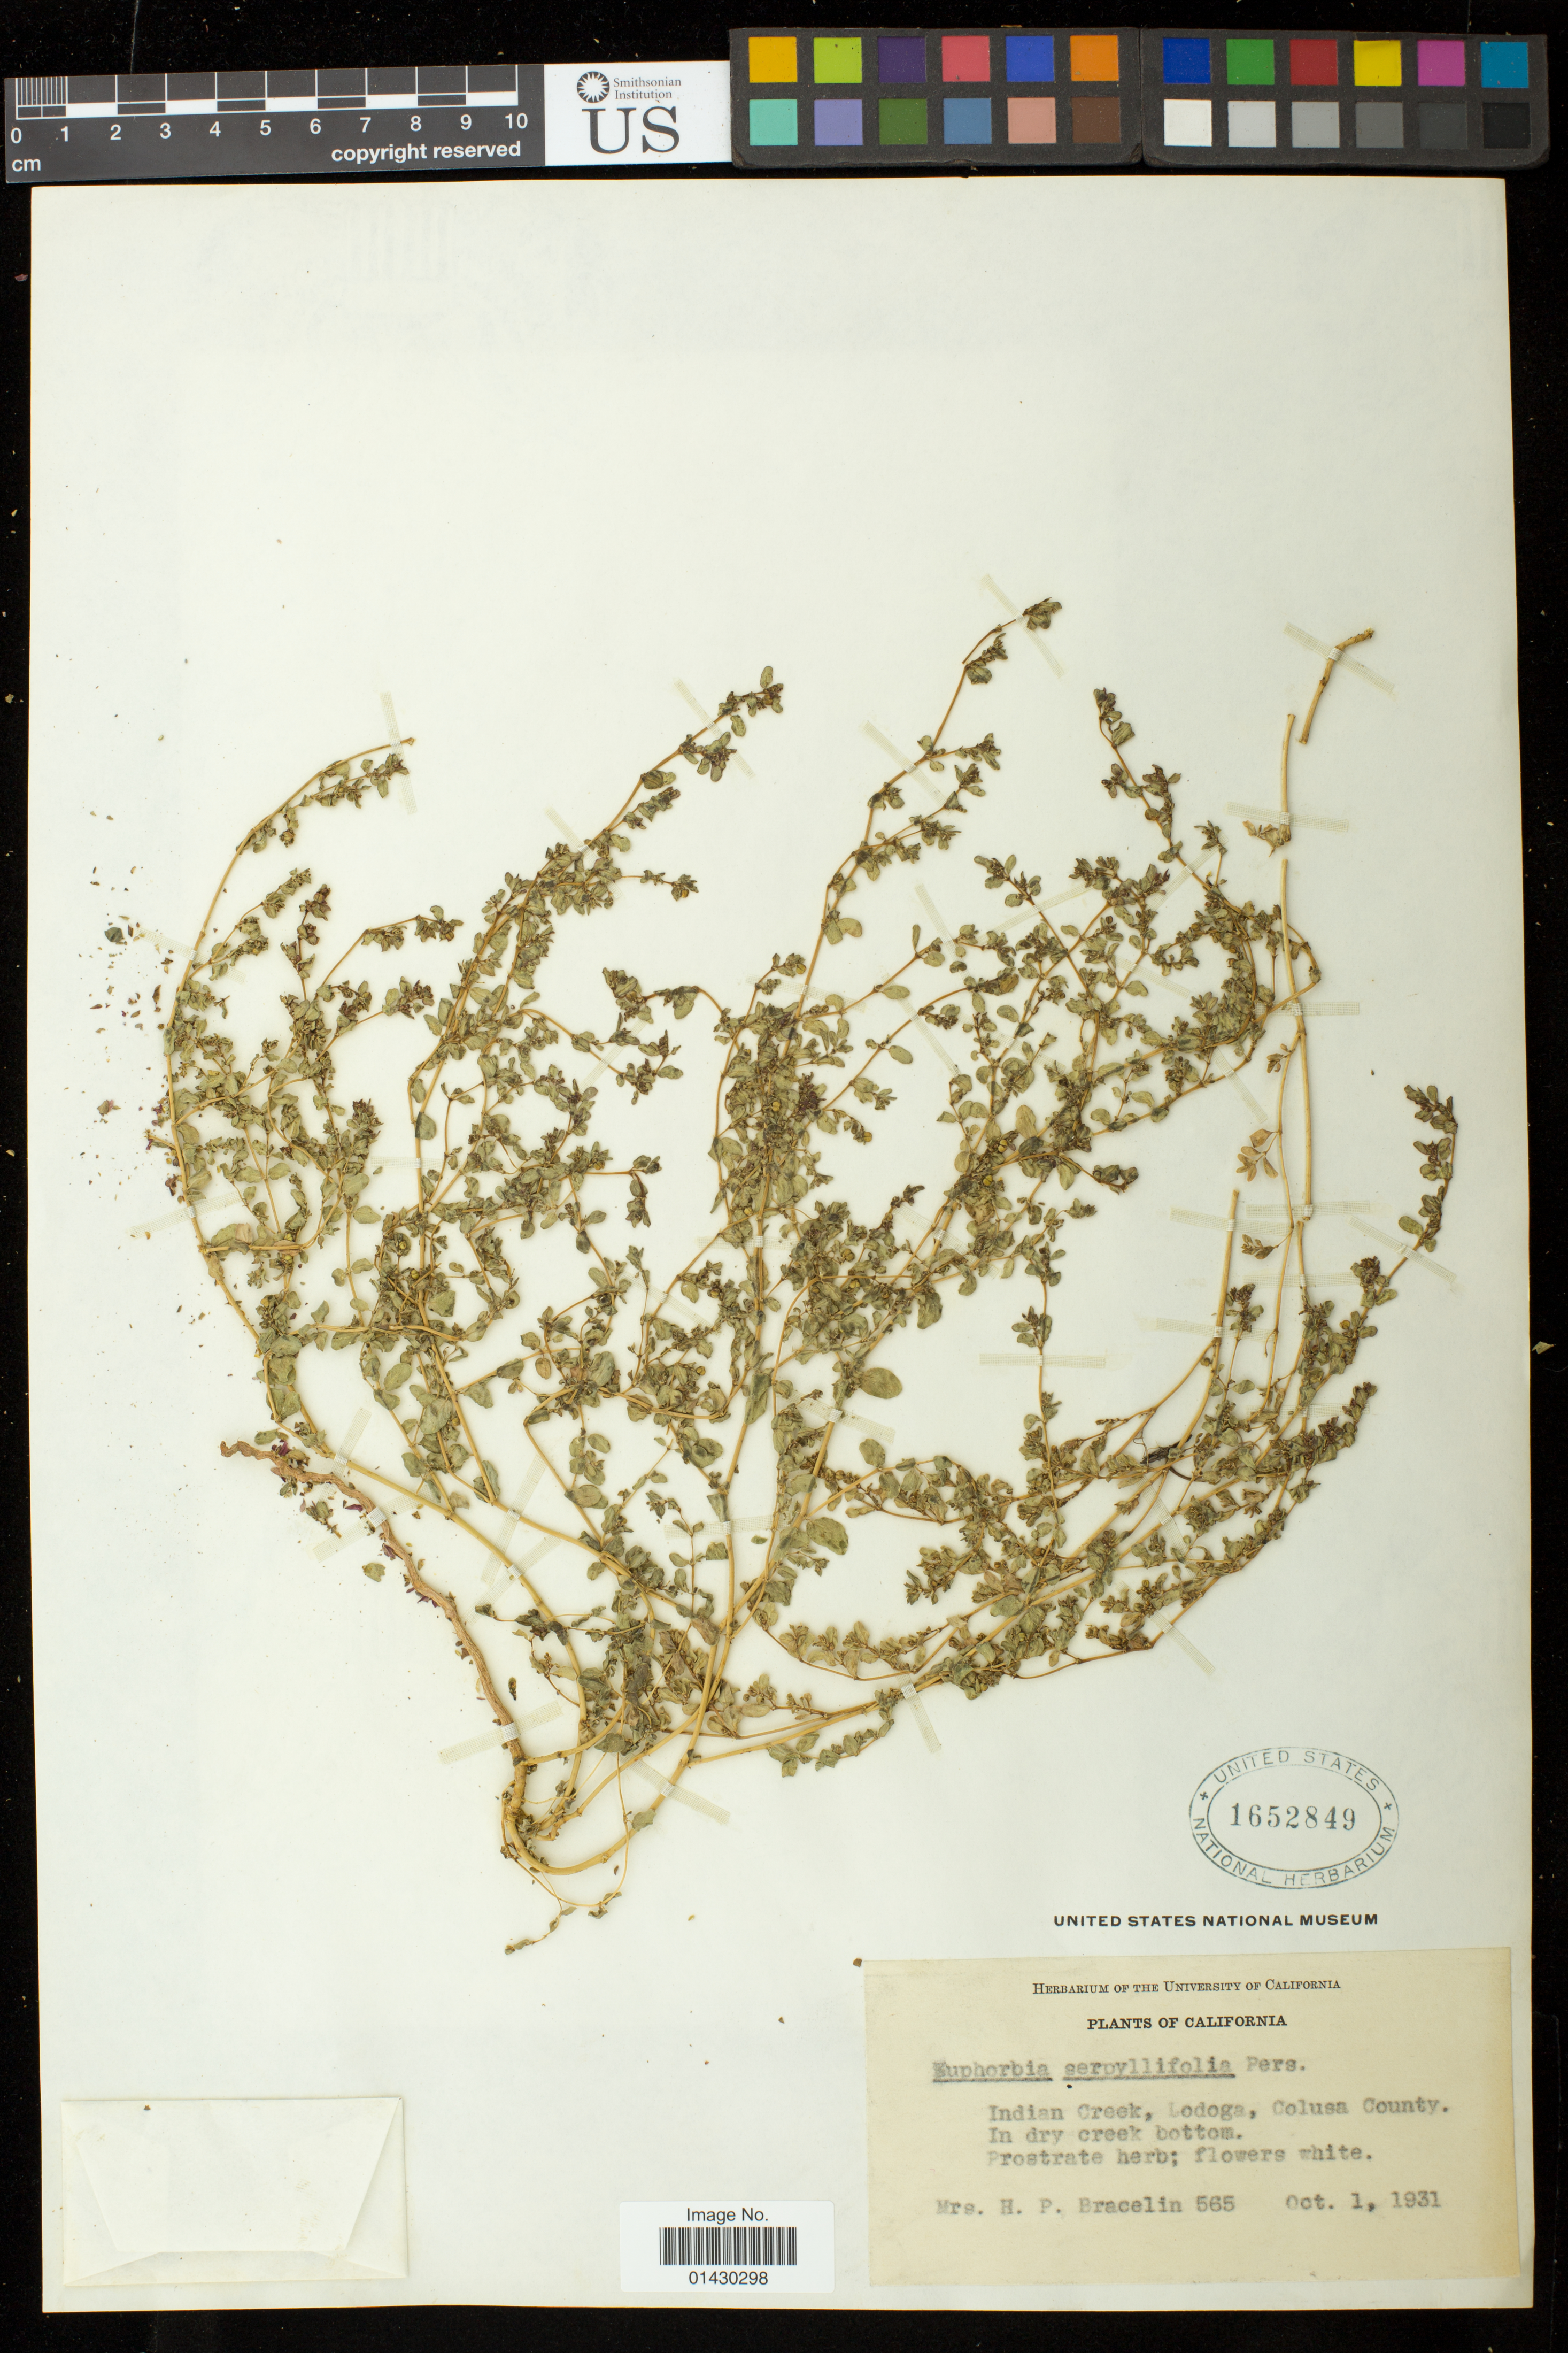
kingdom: Plantae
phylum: Tracheophyta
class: Magnoliopsida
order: Malpighiales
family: Euphorbiaceae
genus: Euphorbia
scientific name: Euphorbia serpillifolia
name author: Pers.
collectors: H. Bracelin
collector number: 565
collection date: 1931-10-01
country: United States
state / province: California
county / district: Colusa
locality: Indian Creek, Lodoga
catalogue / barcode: US 1652849